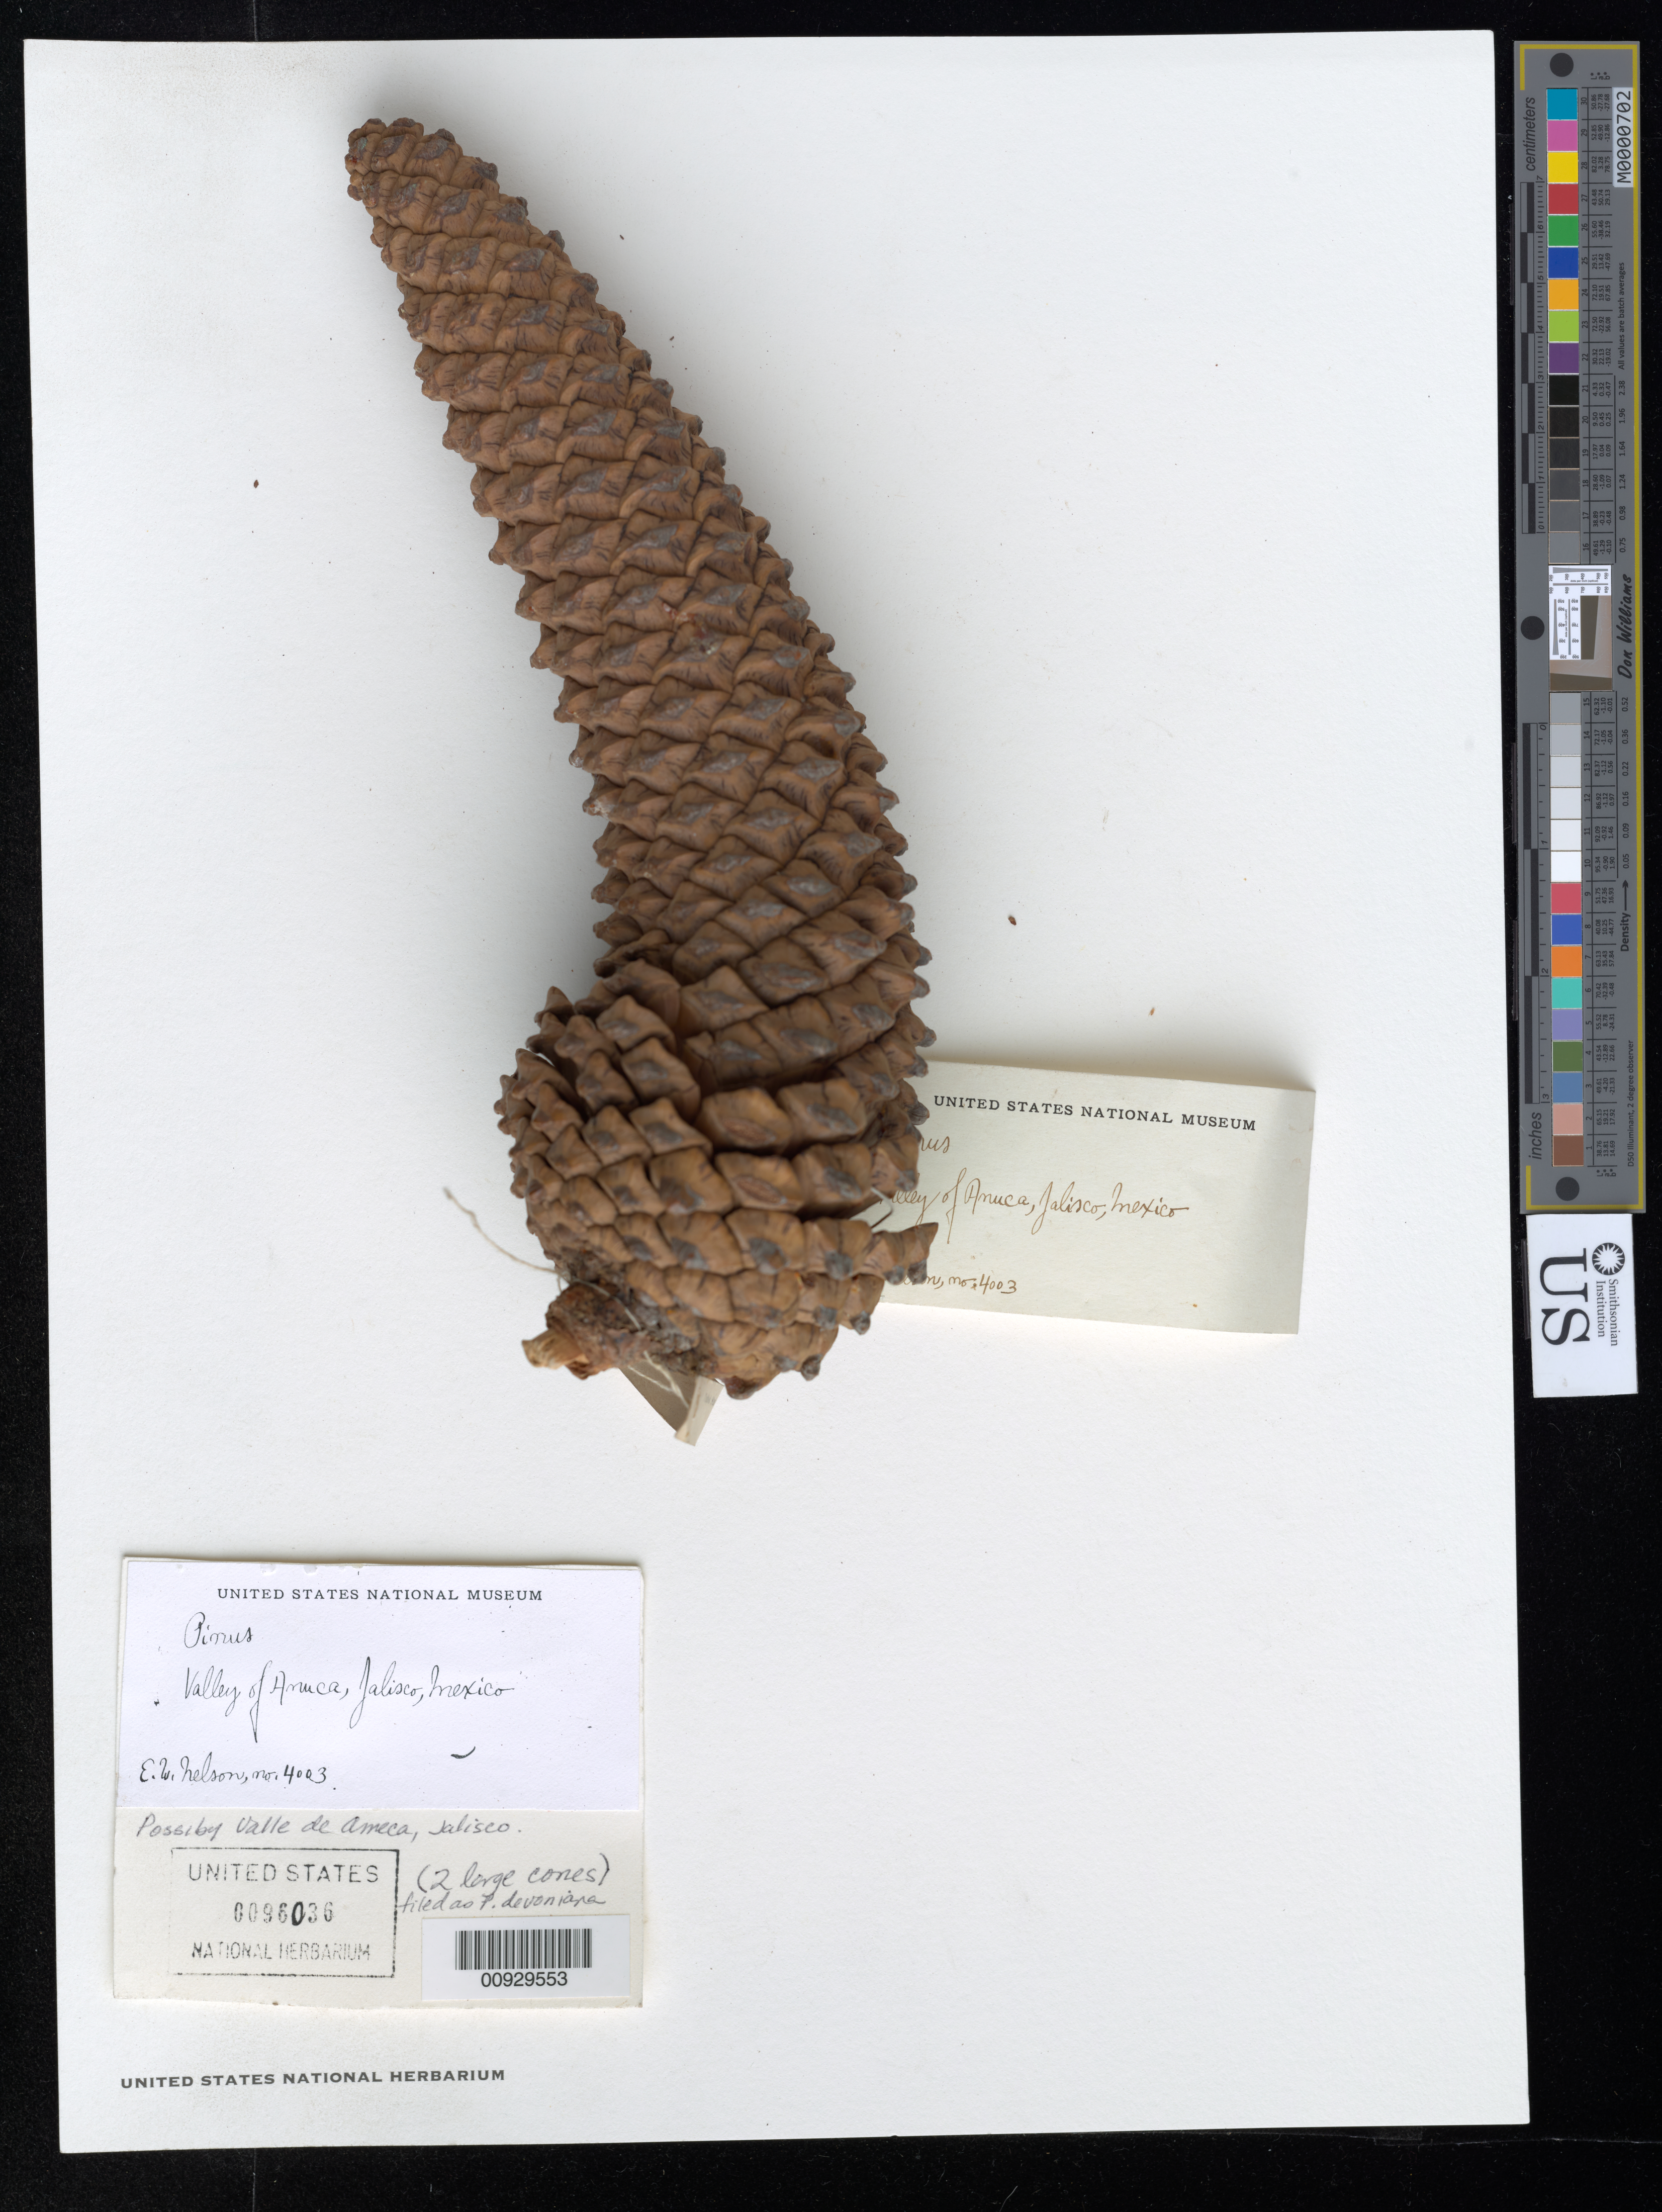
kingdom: Plantae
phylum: Tracheophyta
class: Pinopsida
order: Pinales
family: Pinaceae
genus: Pinus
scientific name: Pinus devoniana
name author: Lindl.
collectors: E. W. Nelson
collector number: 4003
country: Mexico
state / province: Jalisco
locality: Valley of Amica [sic. Possibly Valley of Ameca].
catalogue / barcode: US 96036